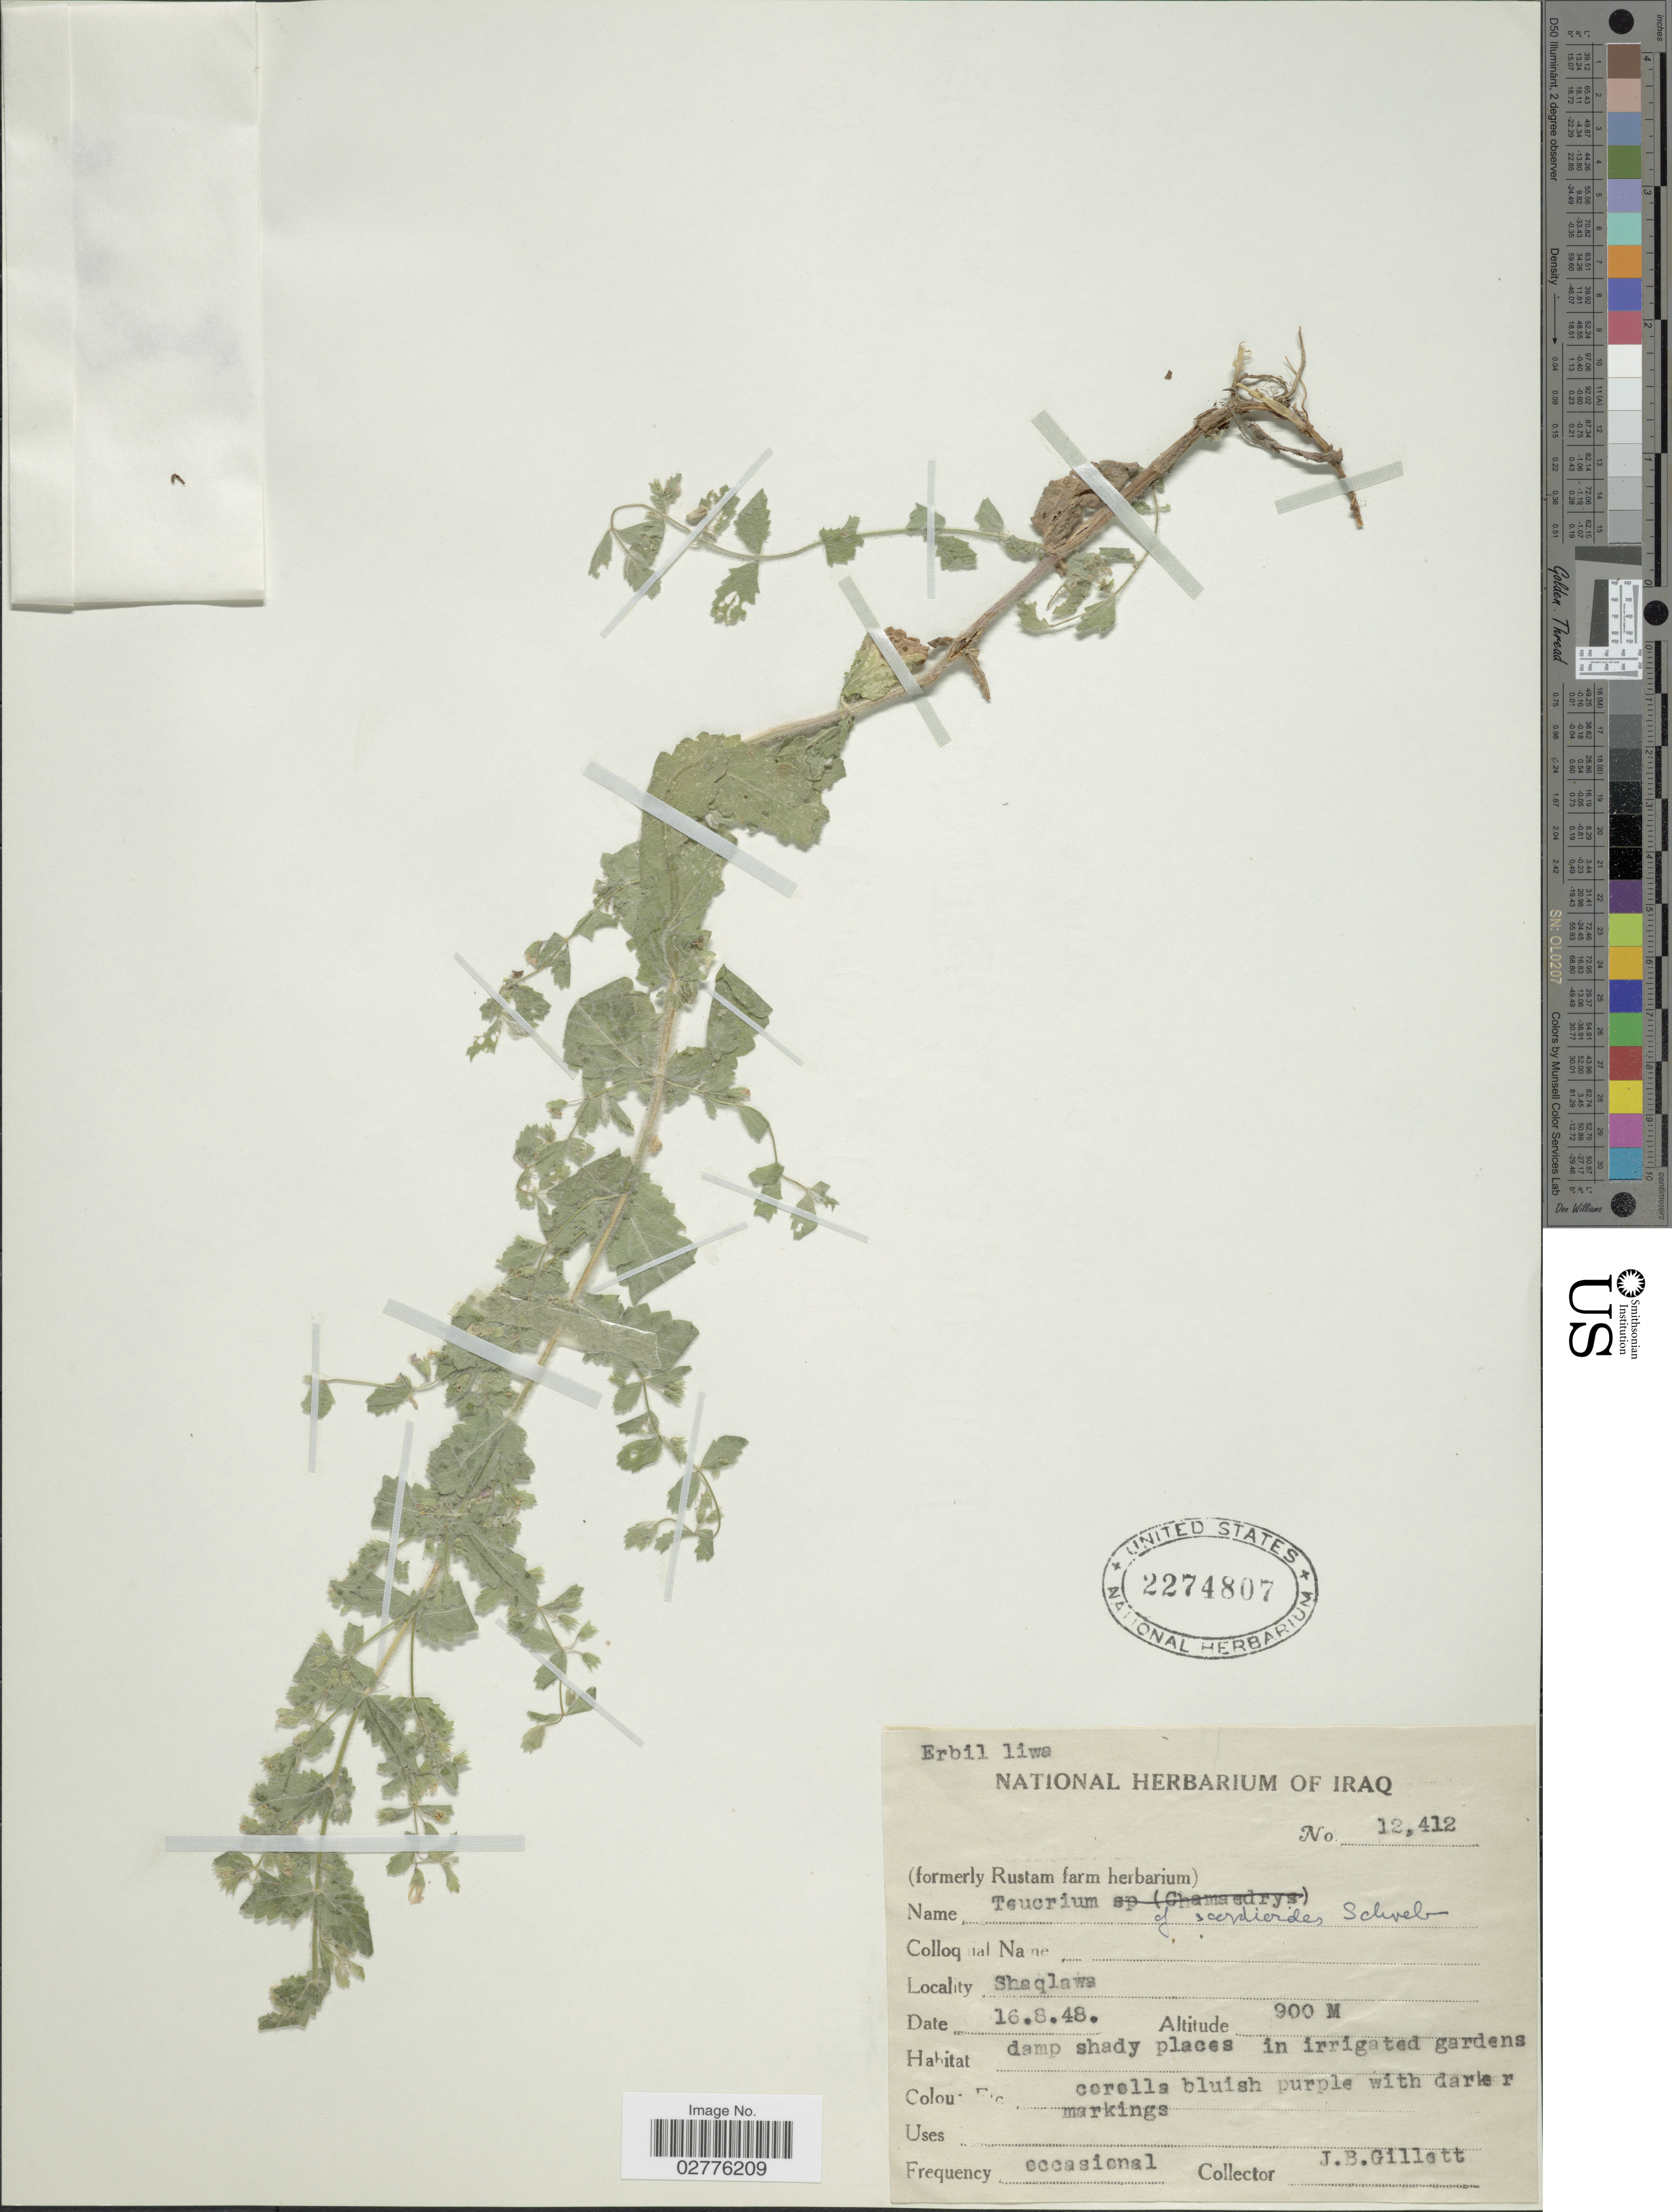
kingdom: Plantae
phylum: Tracheophyta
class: Magnoliopsida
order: Lamiales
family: Lamiaceae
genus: Teucrium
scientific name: Teucrium scordioides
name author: Schreb.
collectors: J. B. Gillett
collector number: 12412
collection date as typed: Transcribed d/m/y: 16/8/48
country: Iraq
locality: Shaqlawa, Erbil liwa.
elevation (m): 900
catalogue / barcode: US 2274807